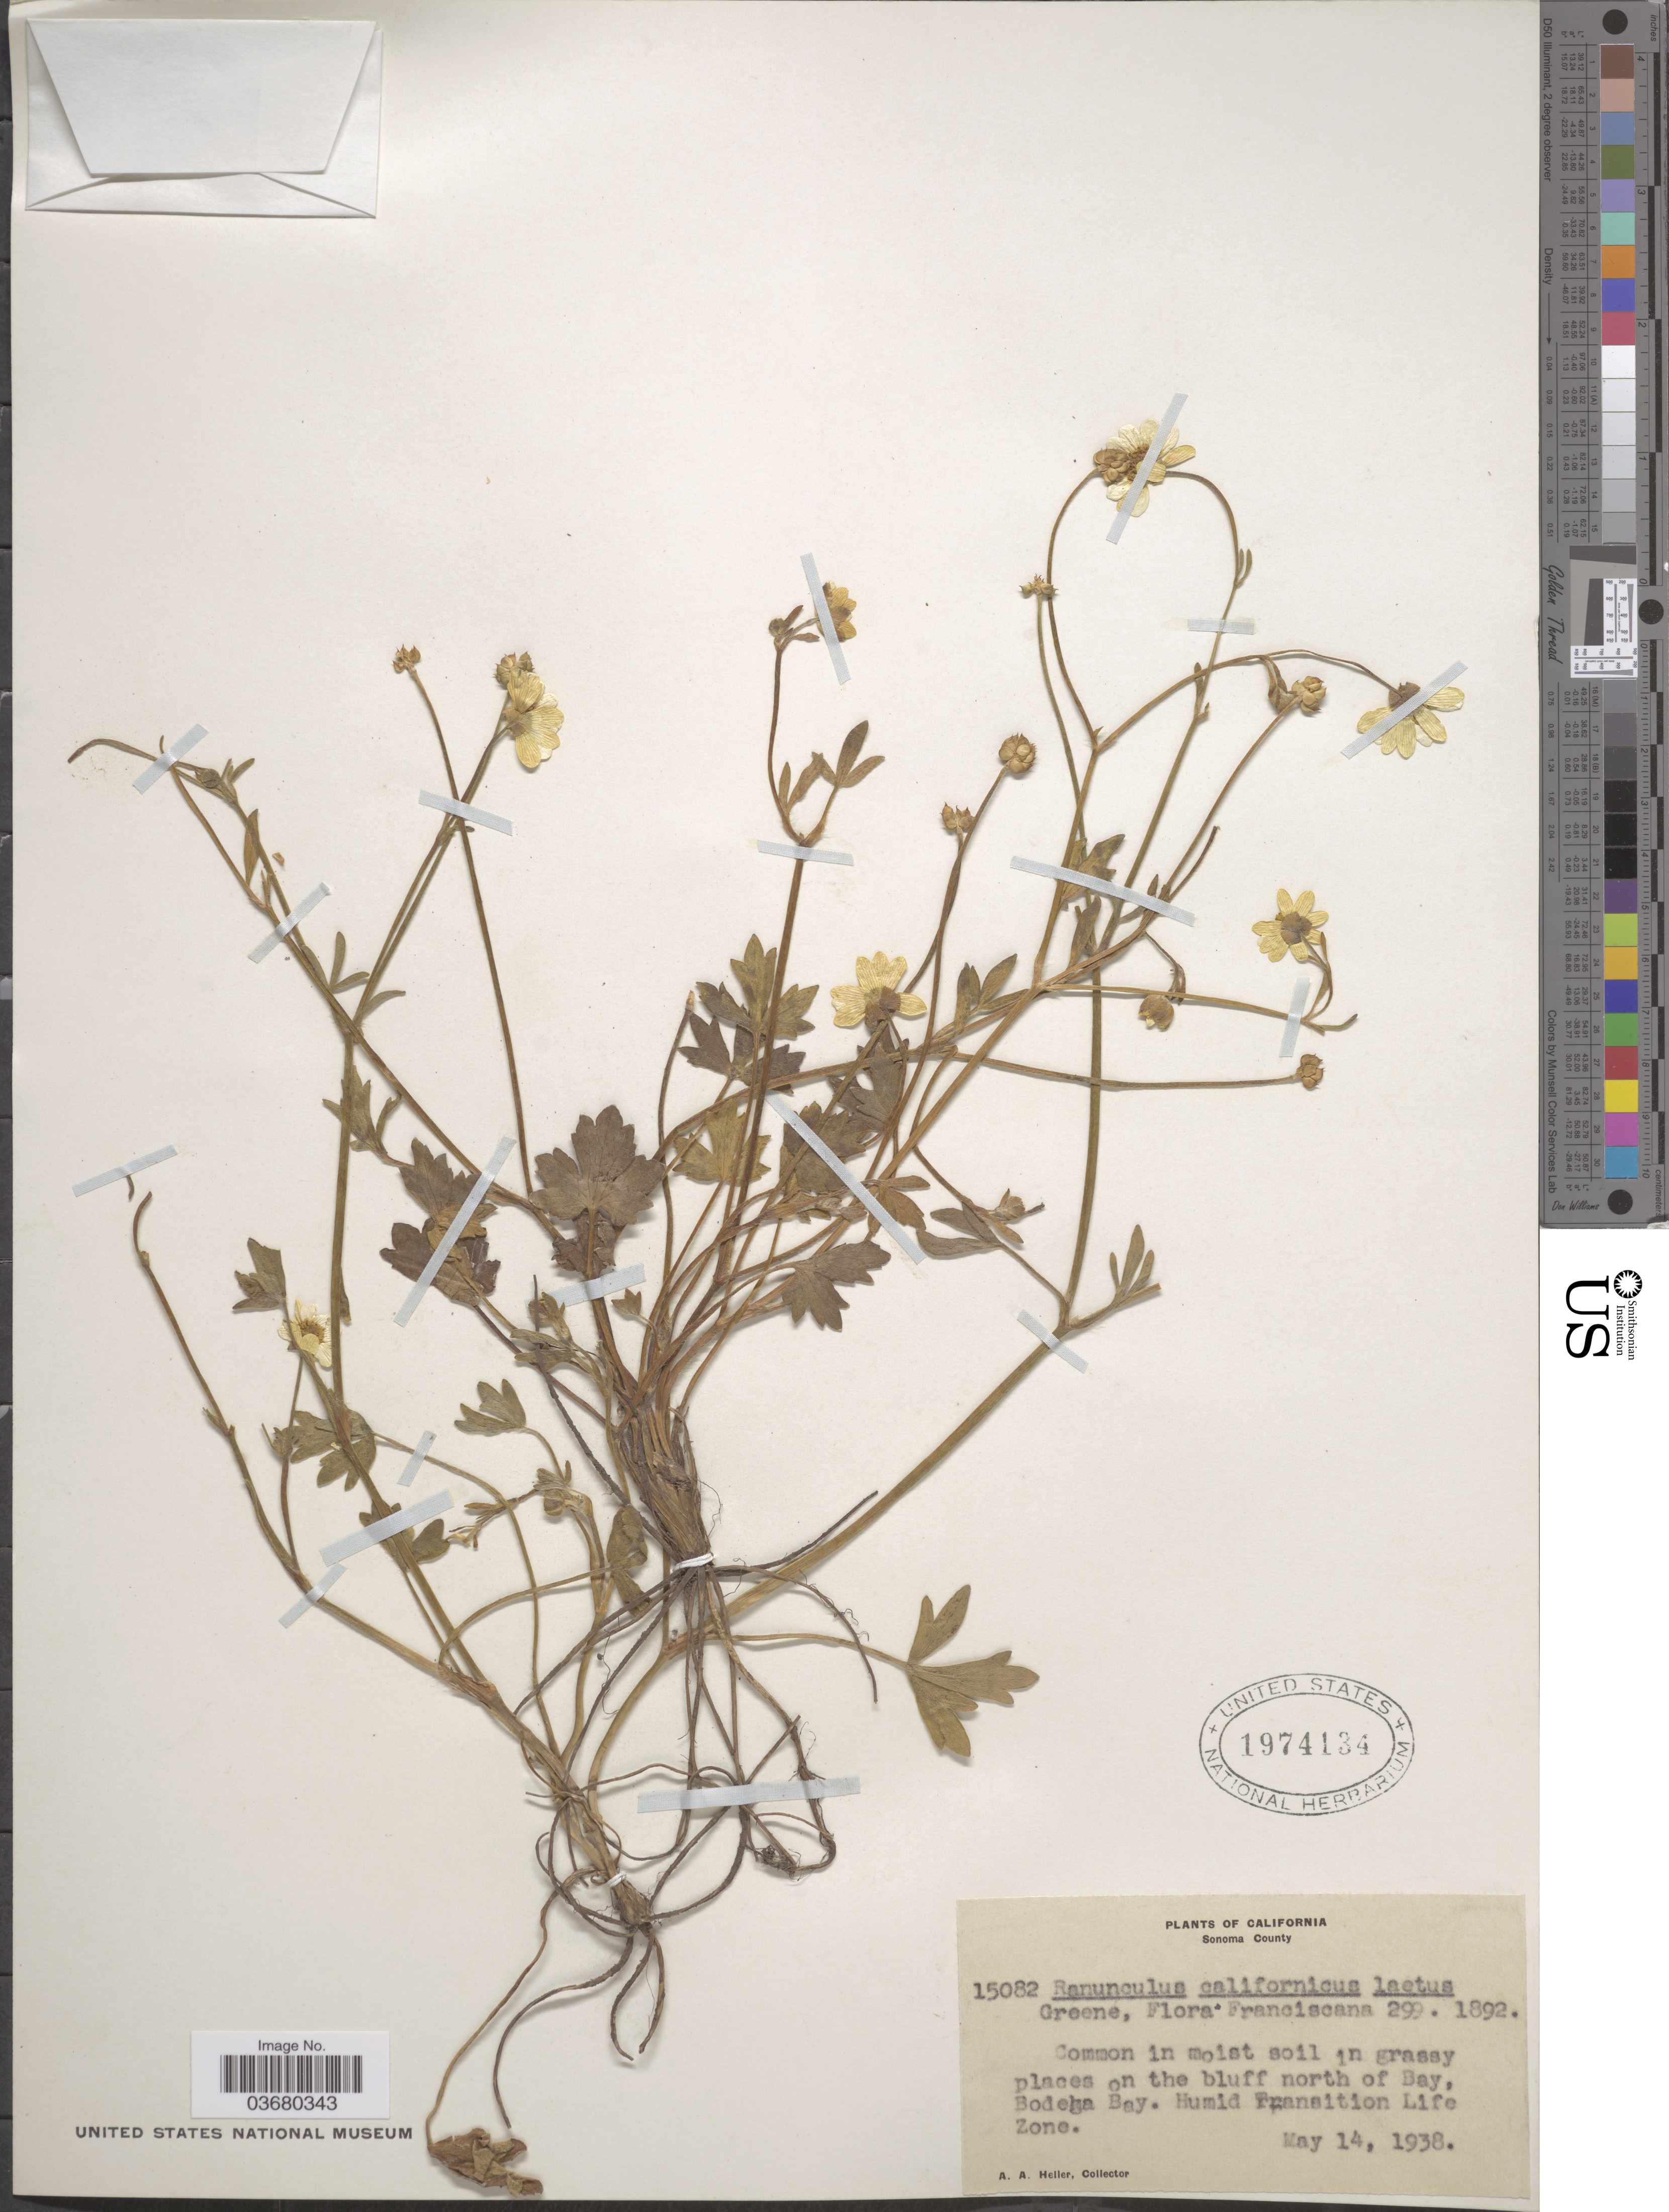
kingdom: Plantae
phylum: Tracheophyta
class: Magnoliopsida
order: Ranunculales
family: Ranunculaceae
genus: Ranunculus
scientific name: Ranunculus californicus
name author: Benth.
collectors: A. A. Heller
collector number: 15082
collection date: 1938-05-14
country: United States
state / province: California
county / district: Sonoma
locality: Sonoma County. On the bluff north of Bay, Bodega Bay.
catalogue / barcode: US 1974134